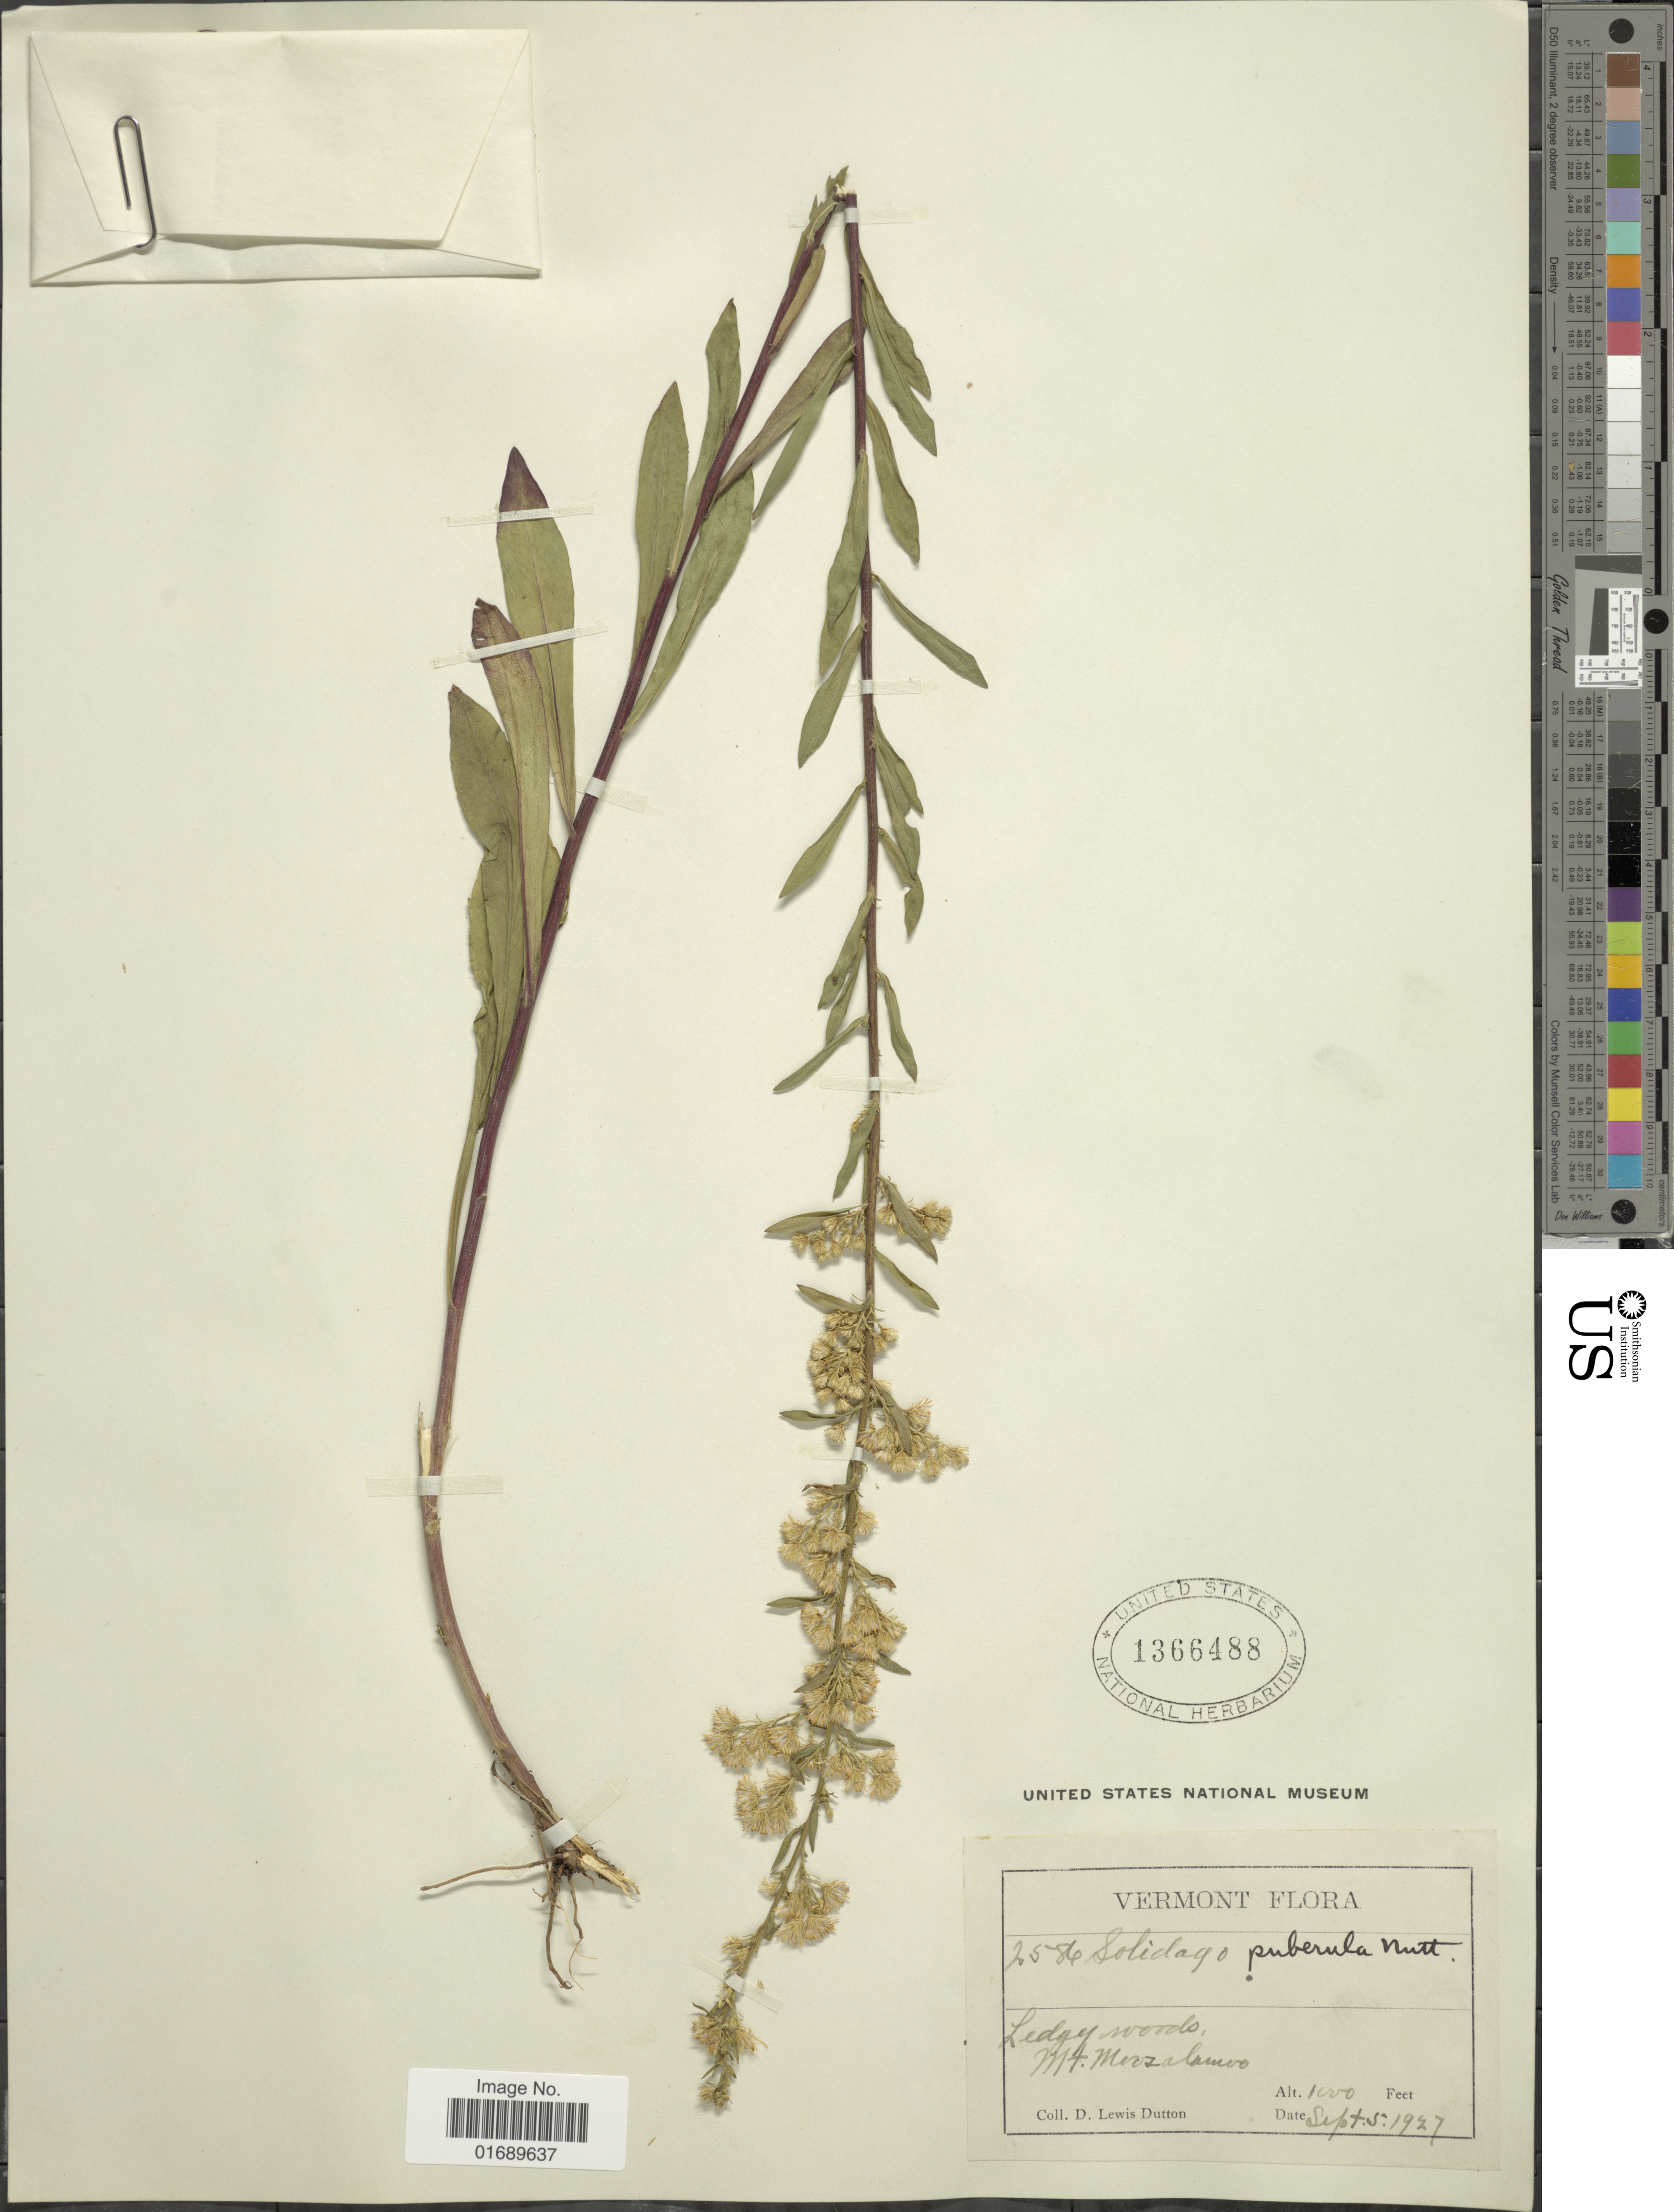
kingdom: Plantae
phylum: Tracheophyta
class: Magnoliopsida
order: Asterales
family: Asteraceae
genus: Solidago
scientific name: Solidago puberula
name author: Nutt.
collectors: D. Dutton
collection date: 1927-09-05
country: United States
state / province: Vermont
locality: Ledges woods, Mt Moosalamoo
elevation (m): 305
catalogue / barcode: US 1366488